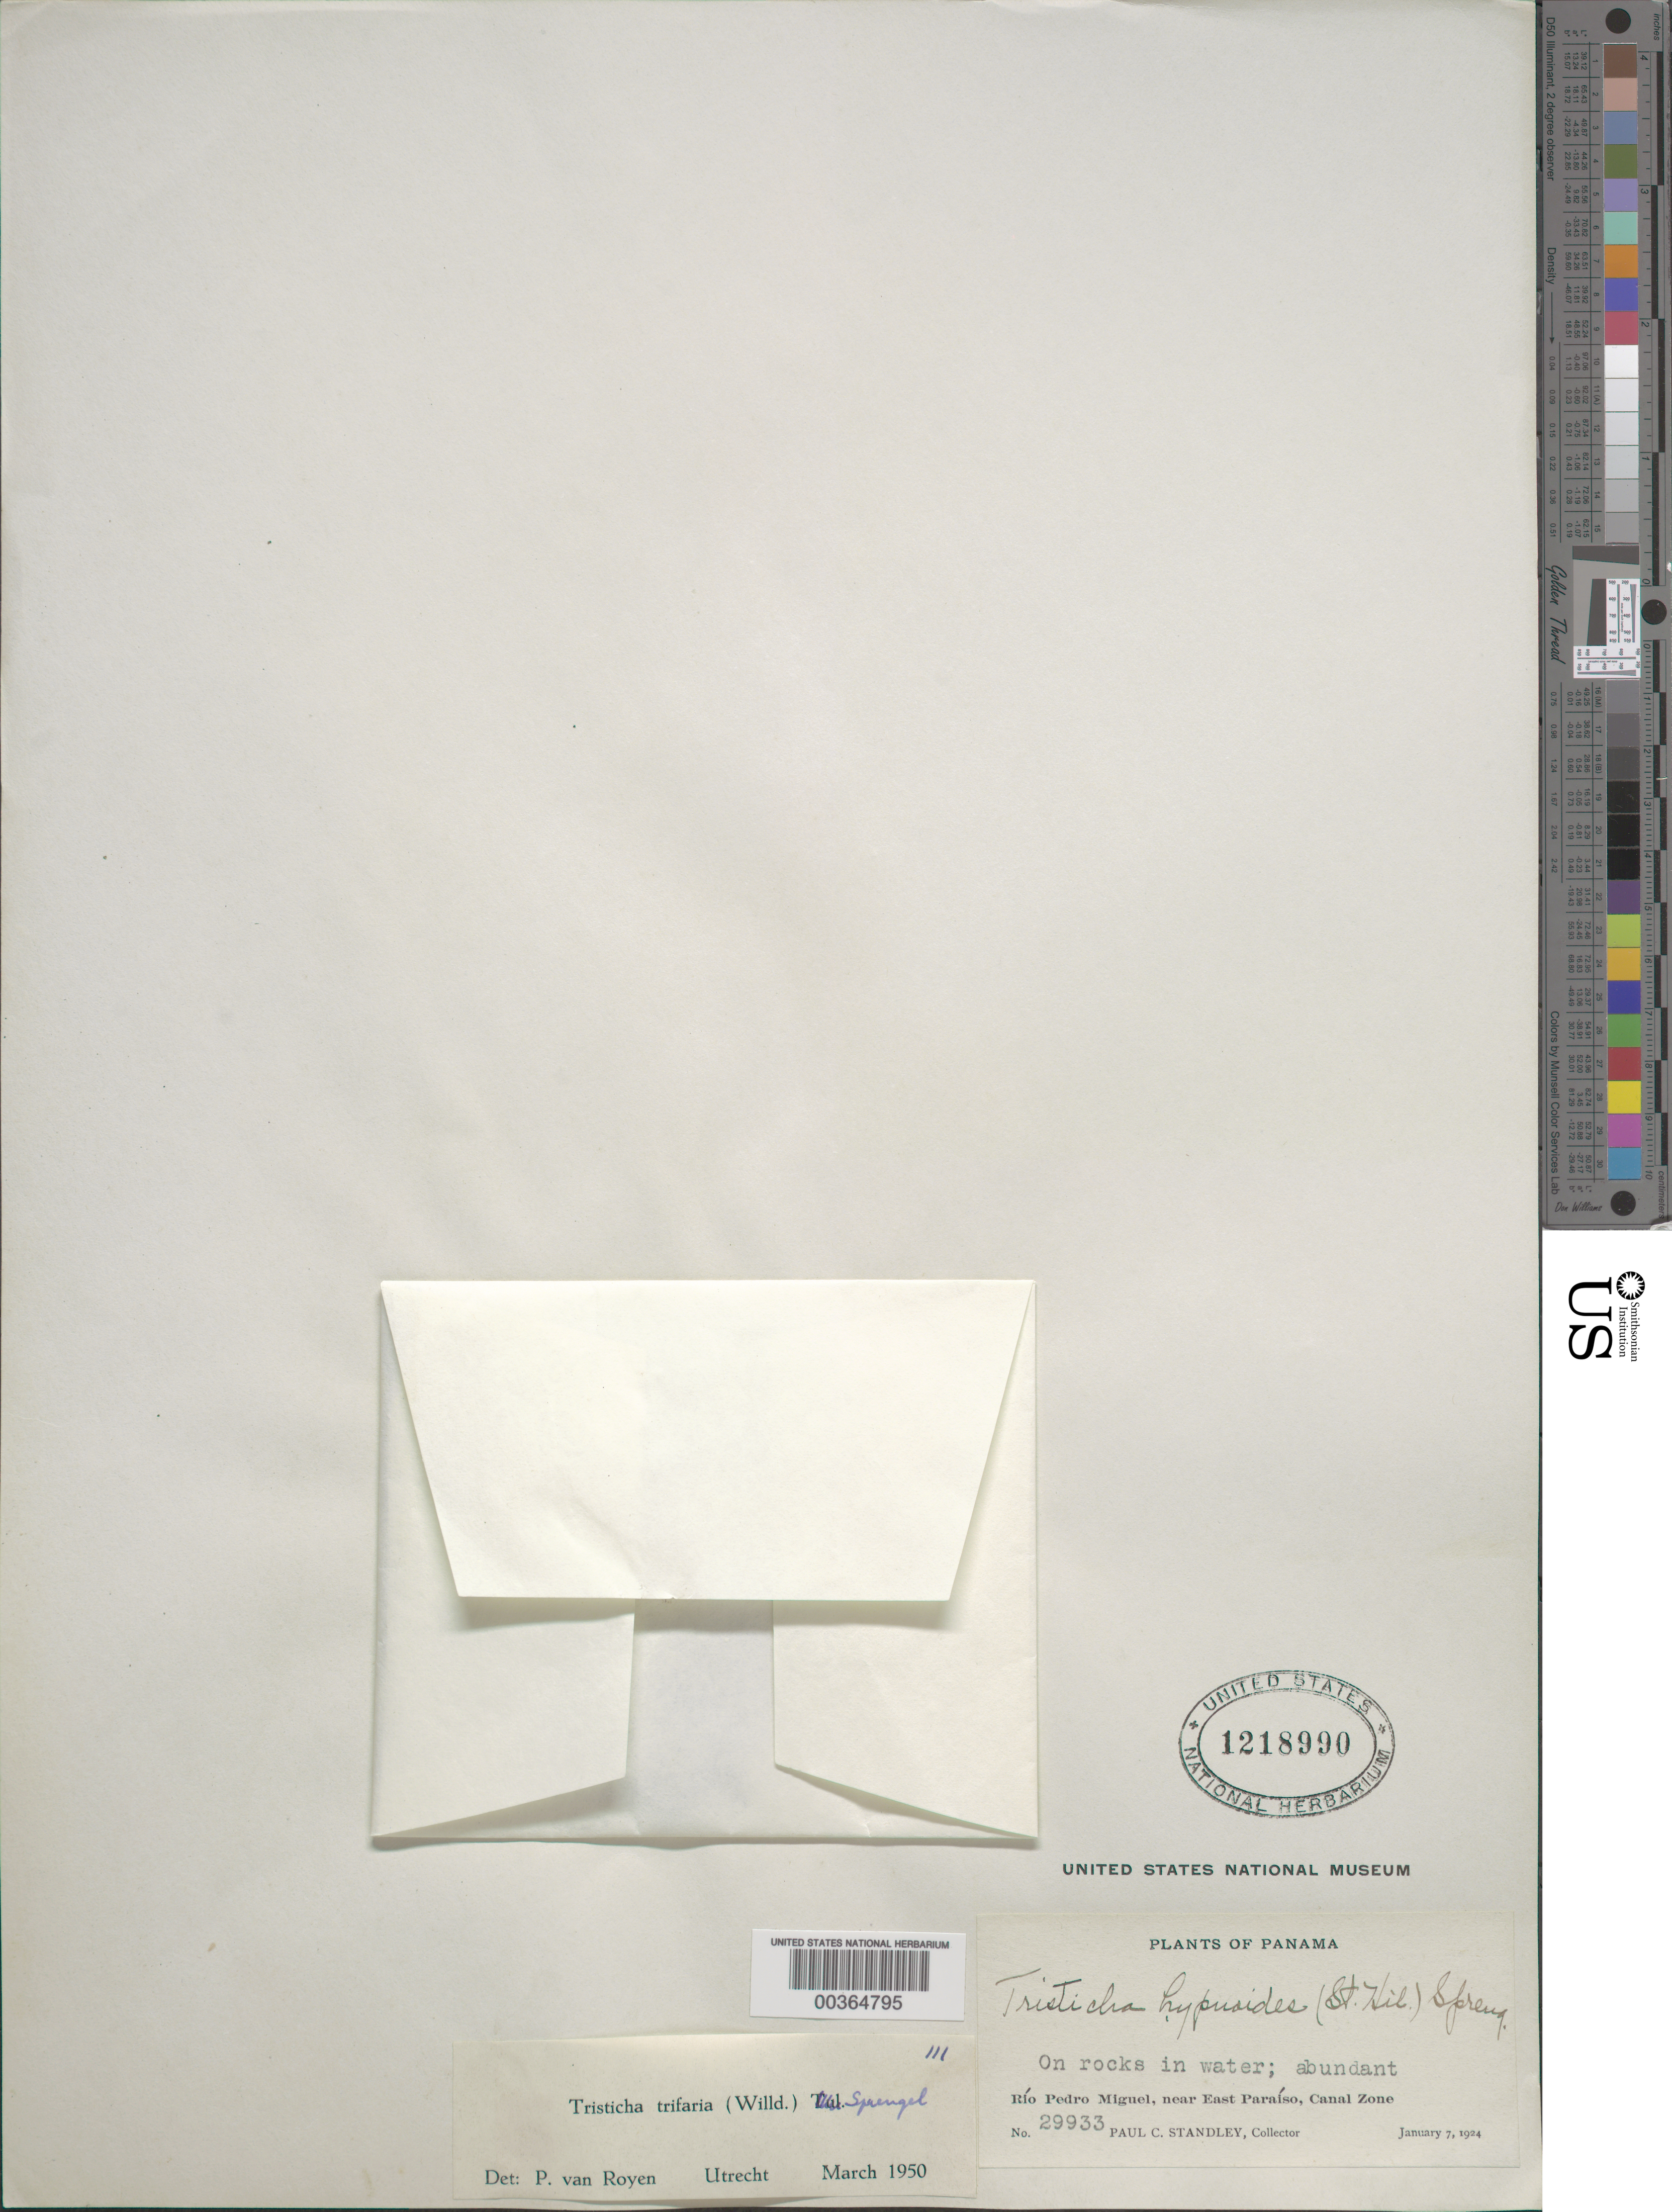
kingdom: Plantae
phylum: Tracheophyta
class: Magnoliopsida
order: Malpighiales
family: Podostemaceae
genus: Tristicha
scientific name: Tristicha trifaria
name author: (Willd.) Spreng.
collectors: P. C. Standley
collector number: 29933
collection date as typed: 07 Jan 1924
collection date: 1924-01-07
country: Panama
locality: Rio Pedro Miguel, near E Paraiso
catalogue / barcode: US 1218990